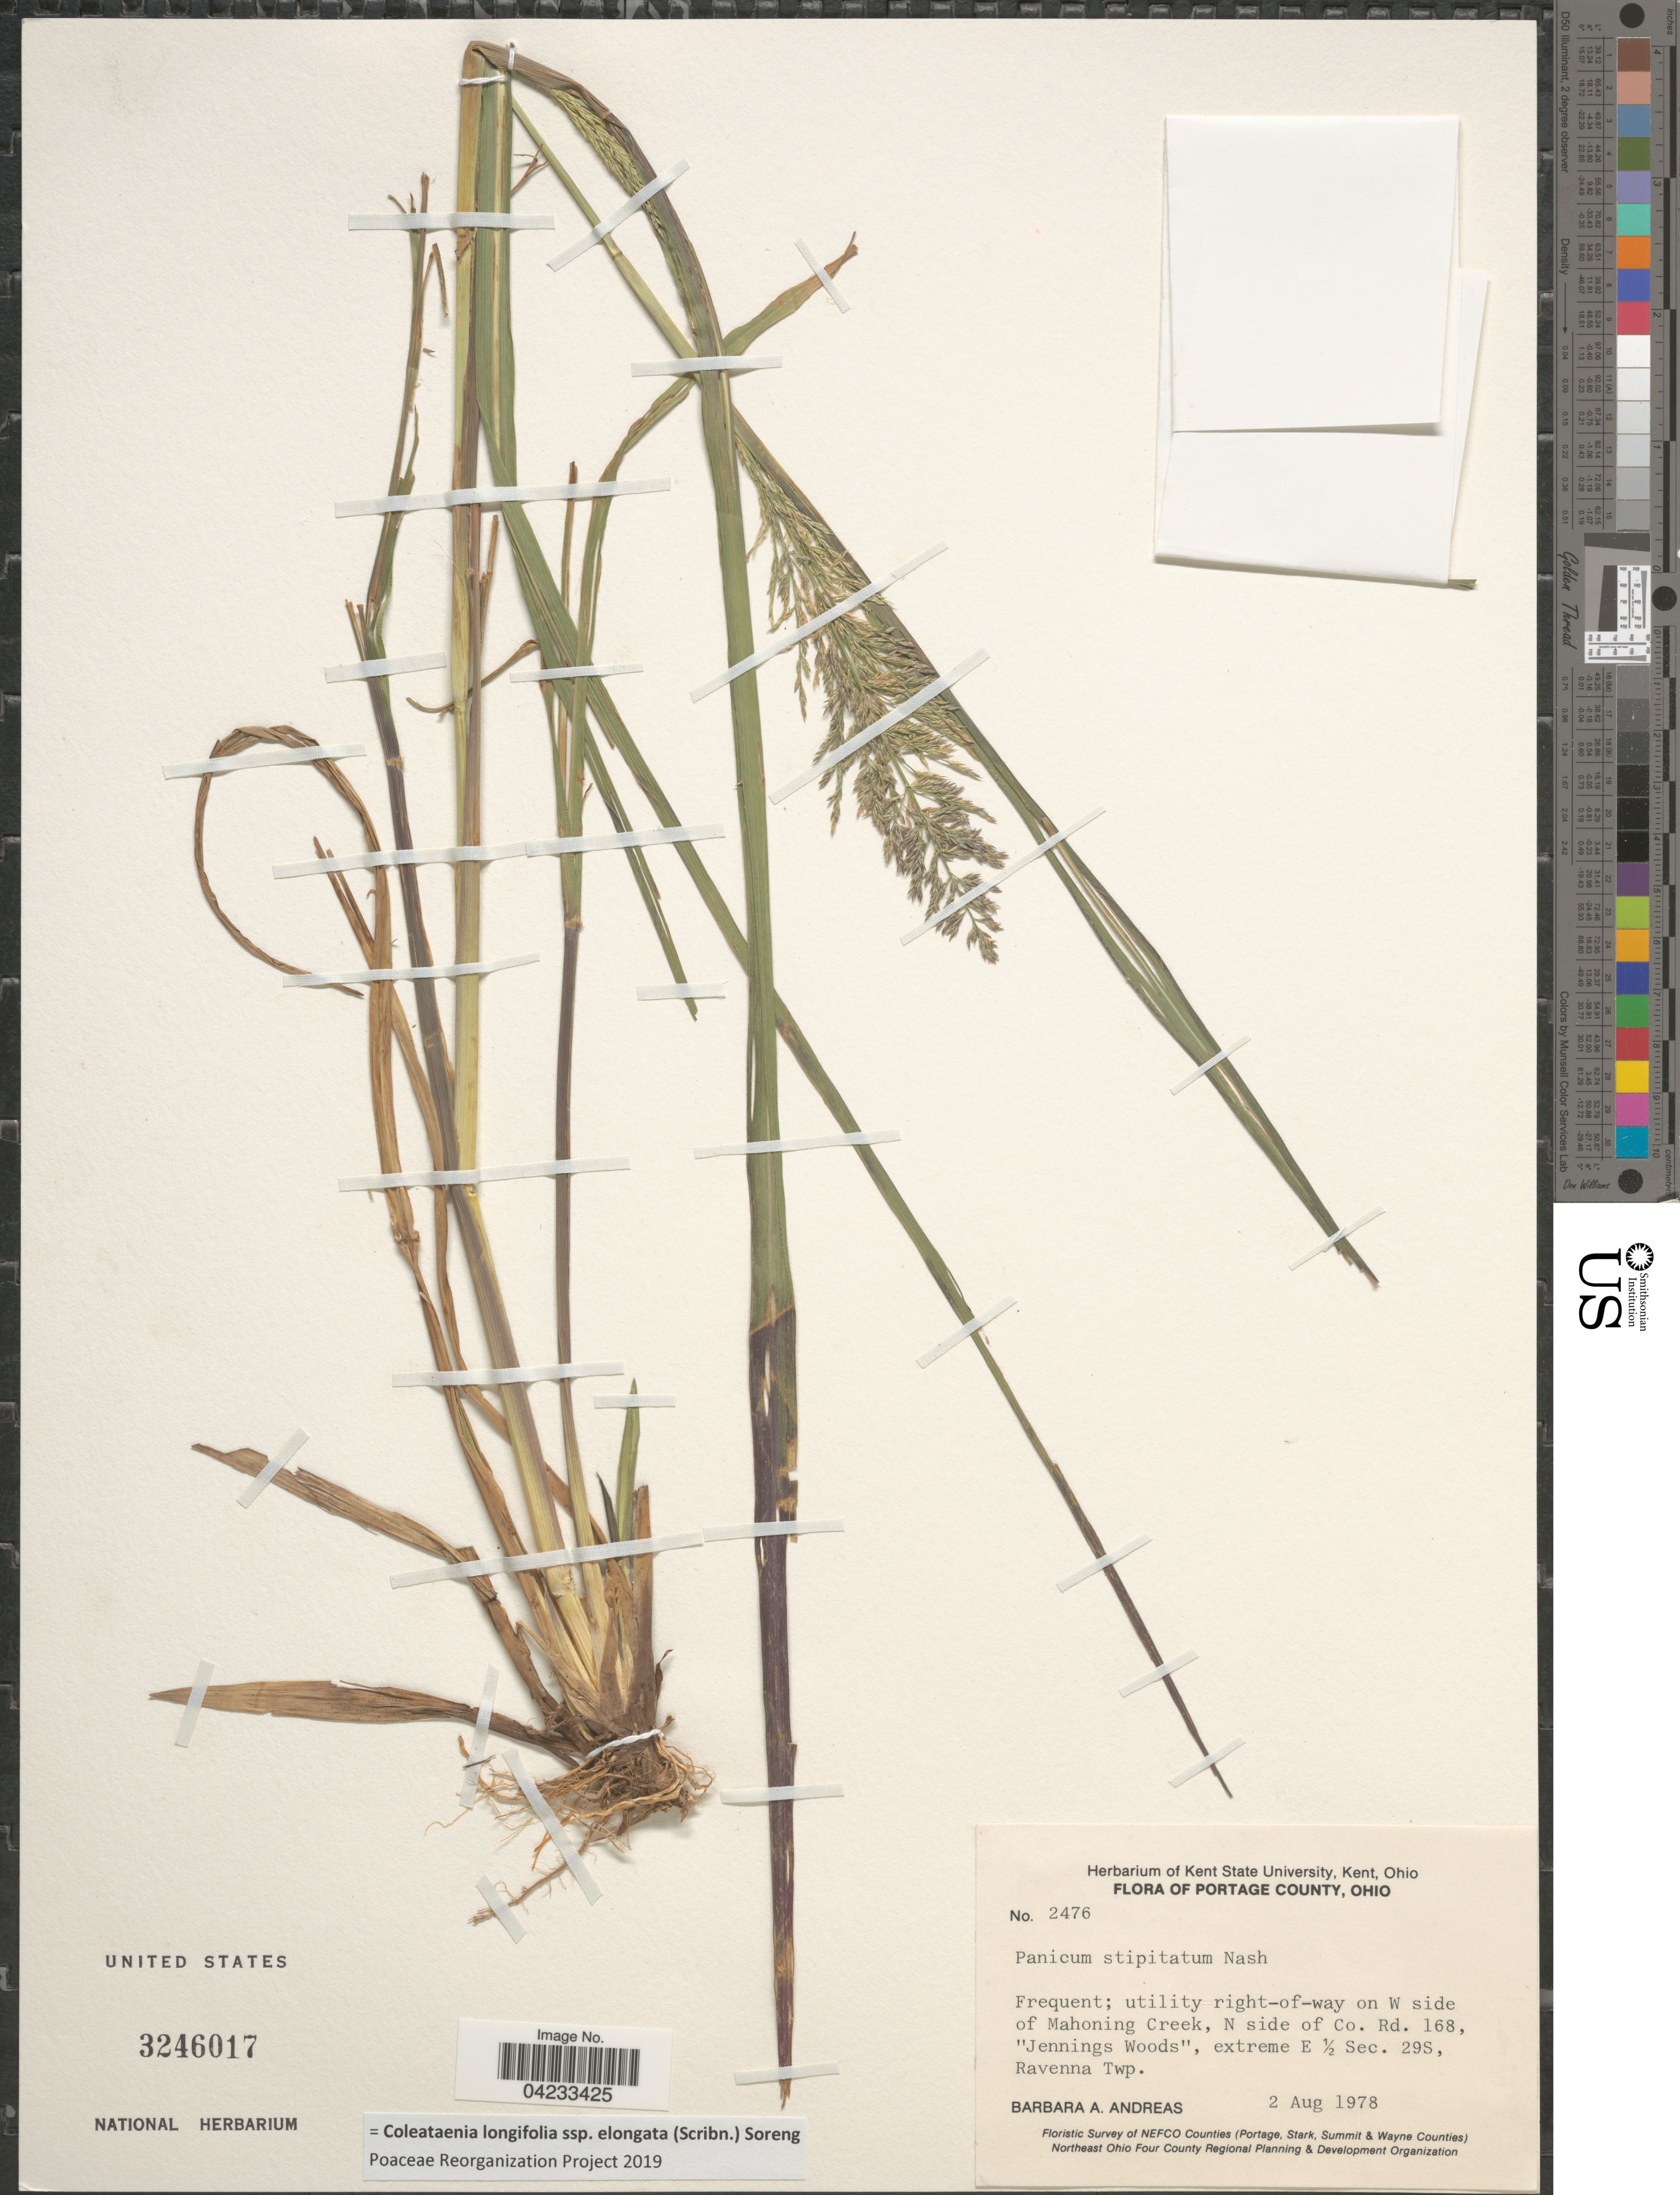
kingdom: Plantae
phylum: Tracheophyta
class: Liliopsida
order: Poales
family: Poaceae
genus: Coleataenia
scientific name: Coleataenia longifolia subsp. elongata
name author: (Scribn.) Soreng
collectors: B. A. Andreas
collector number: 2476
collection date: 1978-08-02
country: United States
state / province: Ohio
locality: Portage County. Frequent; utility right-of-way on W side of Mahoning Creek, N side of Co. Rd. 168, "Jennings Woods", extreme E 1/2 Sec. 29S, Ravenna Twp.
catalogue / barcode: US 3246017